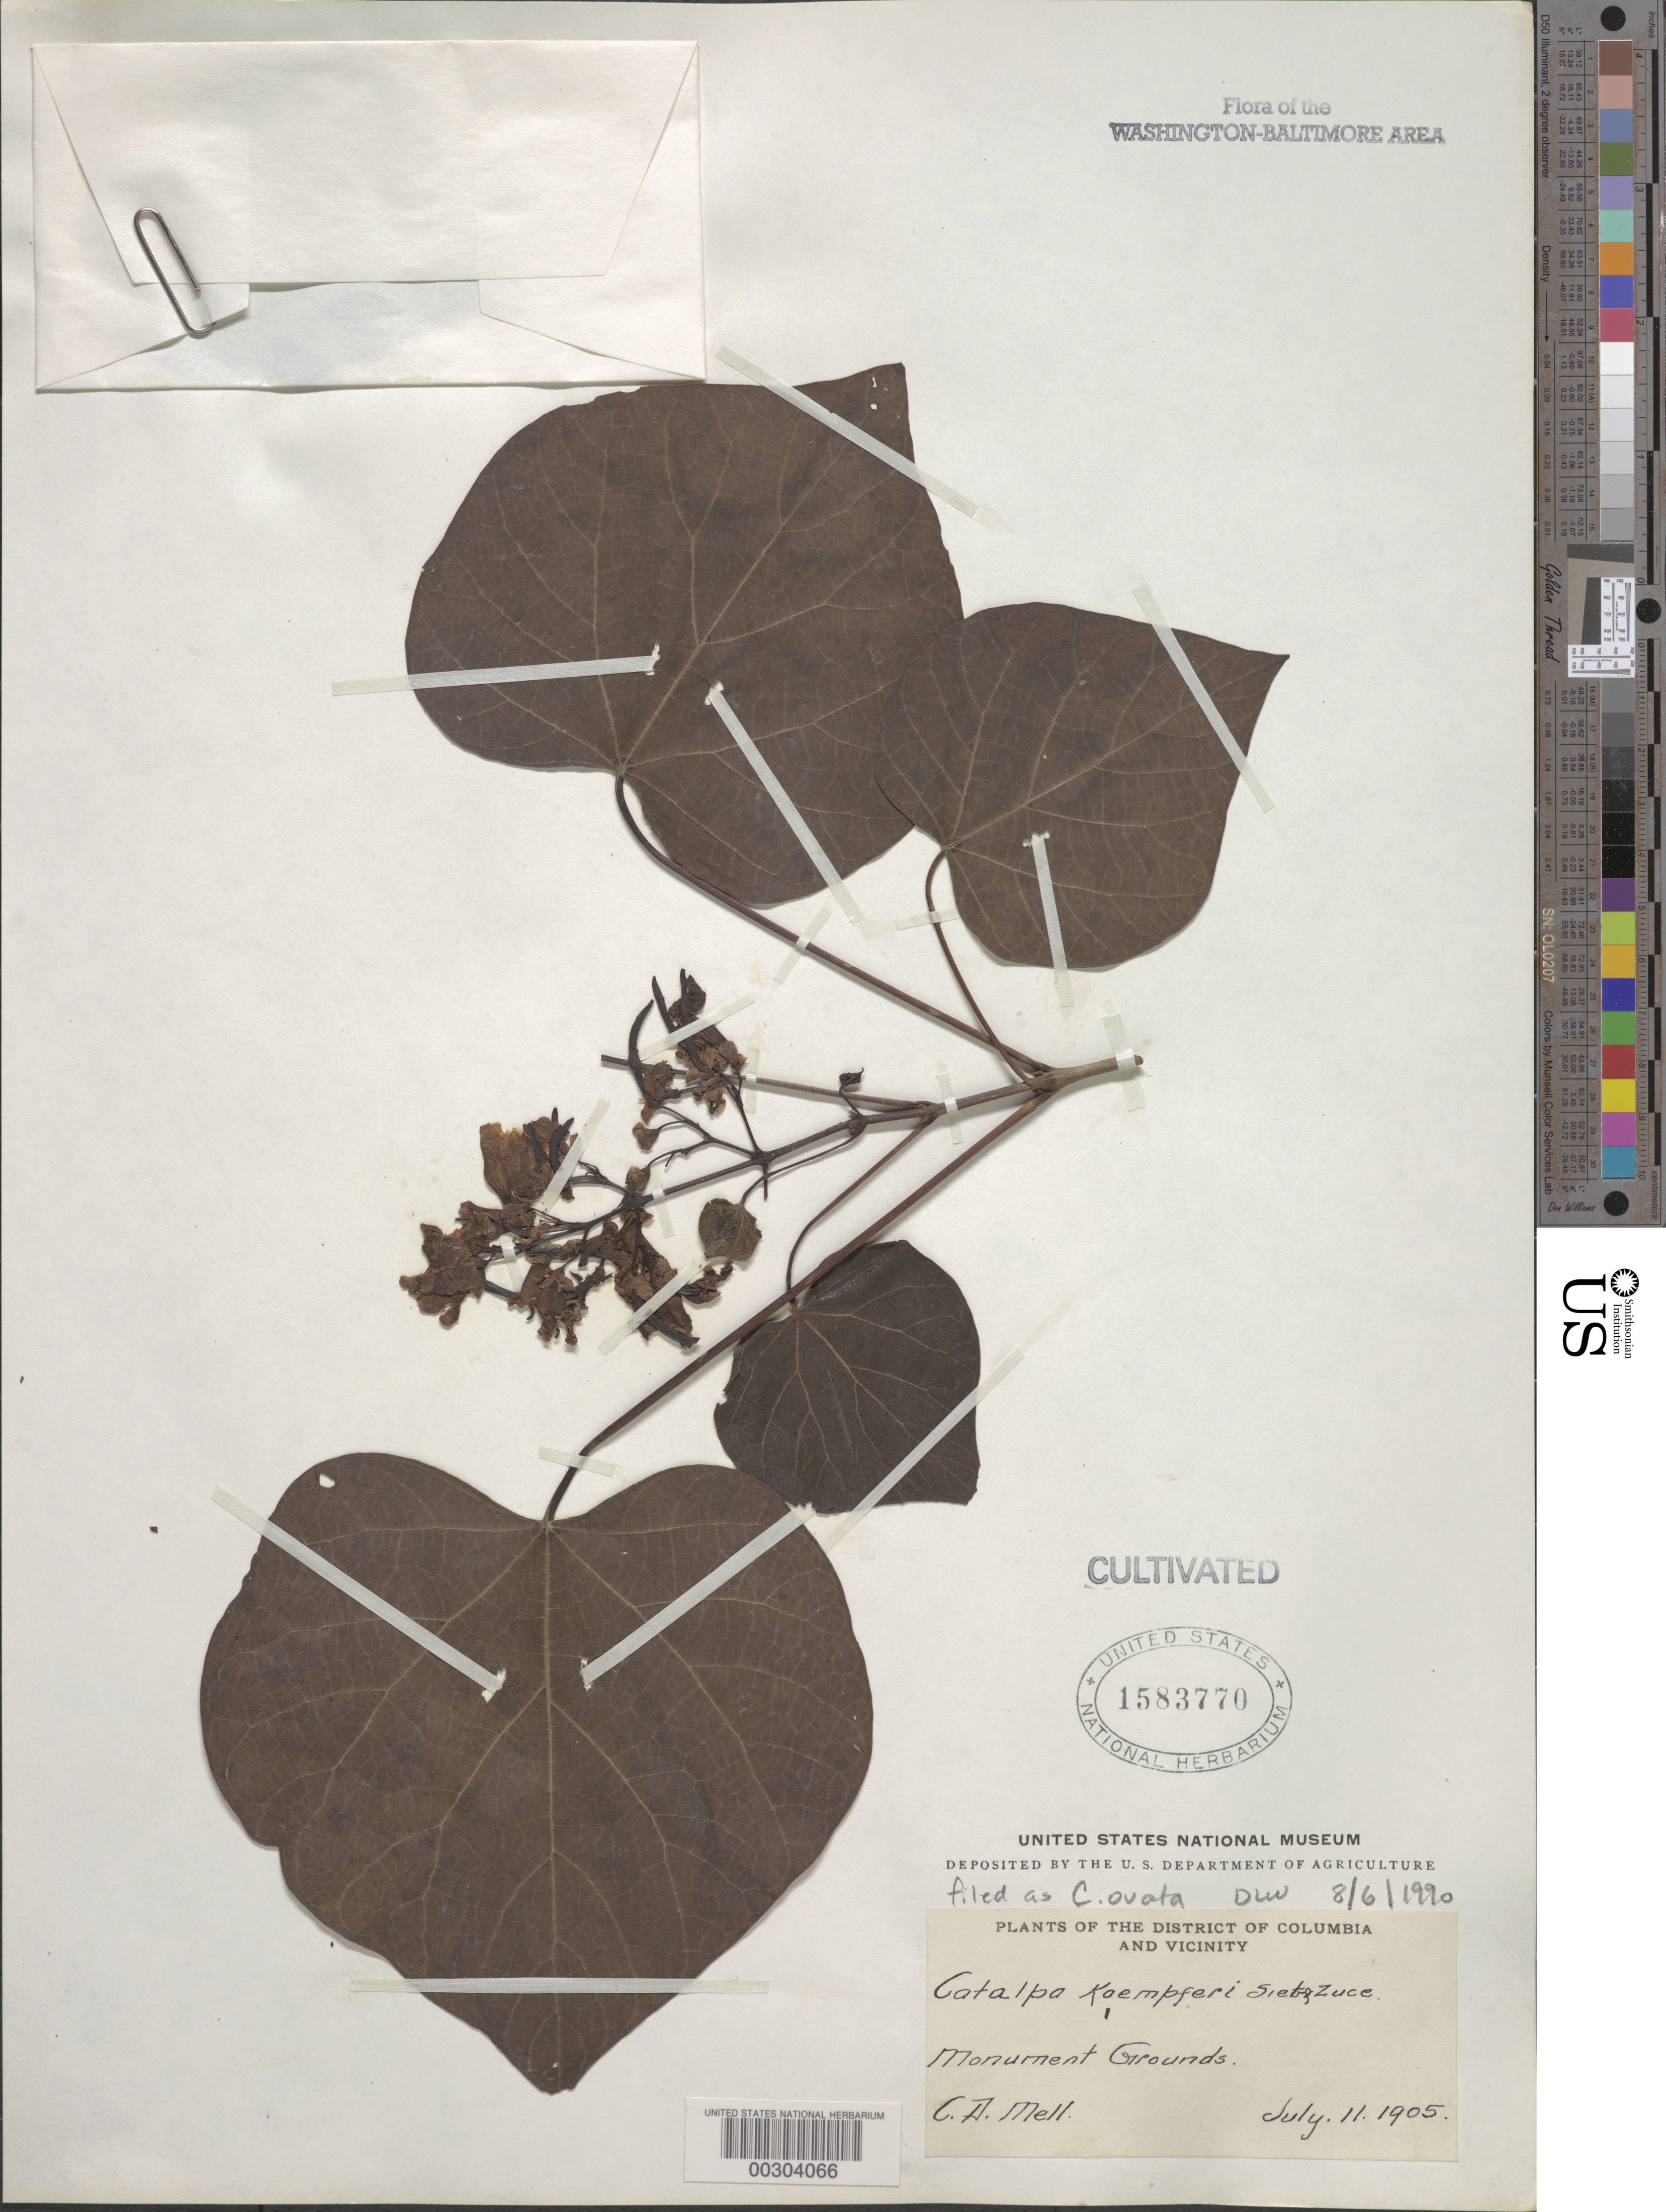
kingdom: Plantae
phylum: Tracheophyta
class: Magnoliopsida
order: Lamiales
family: Bignoniaceae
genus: Catalpa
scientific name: Catalpa ovata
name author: G. Don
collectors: C. D. Mell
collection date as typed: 11 Jul 1905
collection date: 1905-07-11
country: United States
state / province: District of Columbia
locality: Monument grounds (Washington Monument)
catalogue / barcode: US 1583770